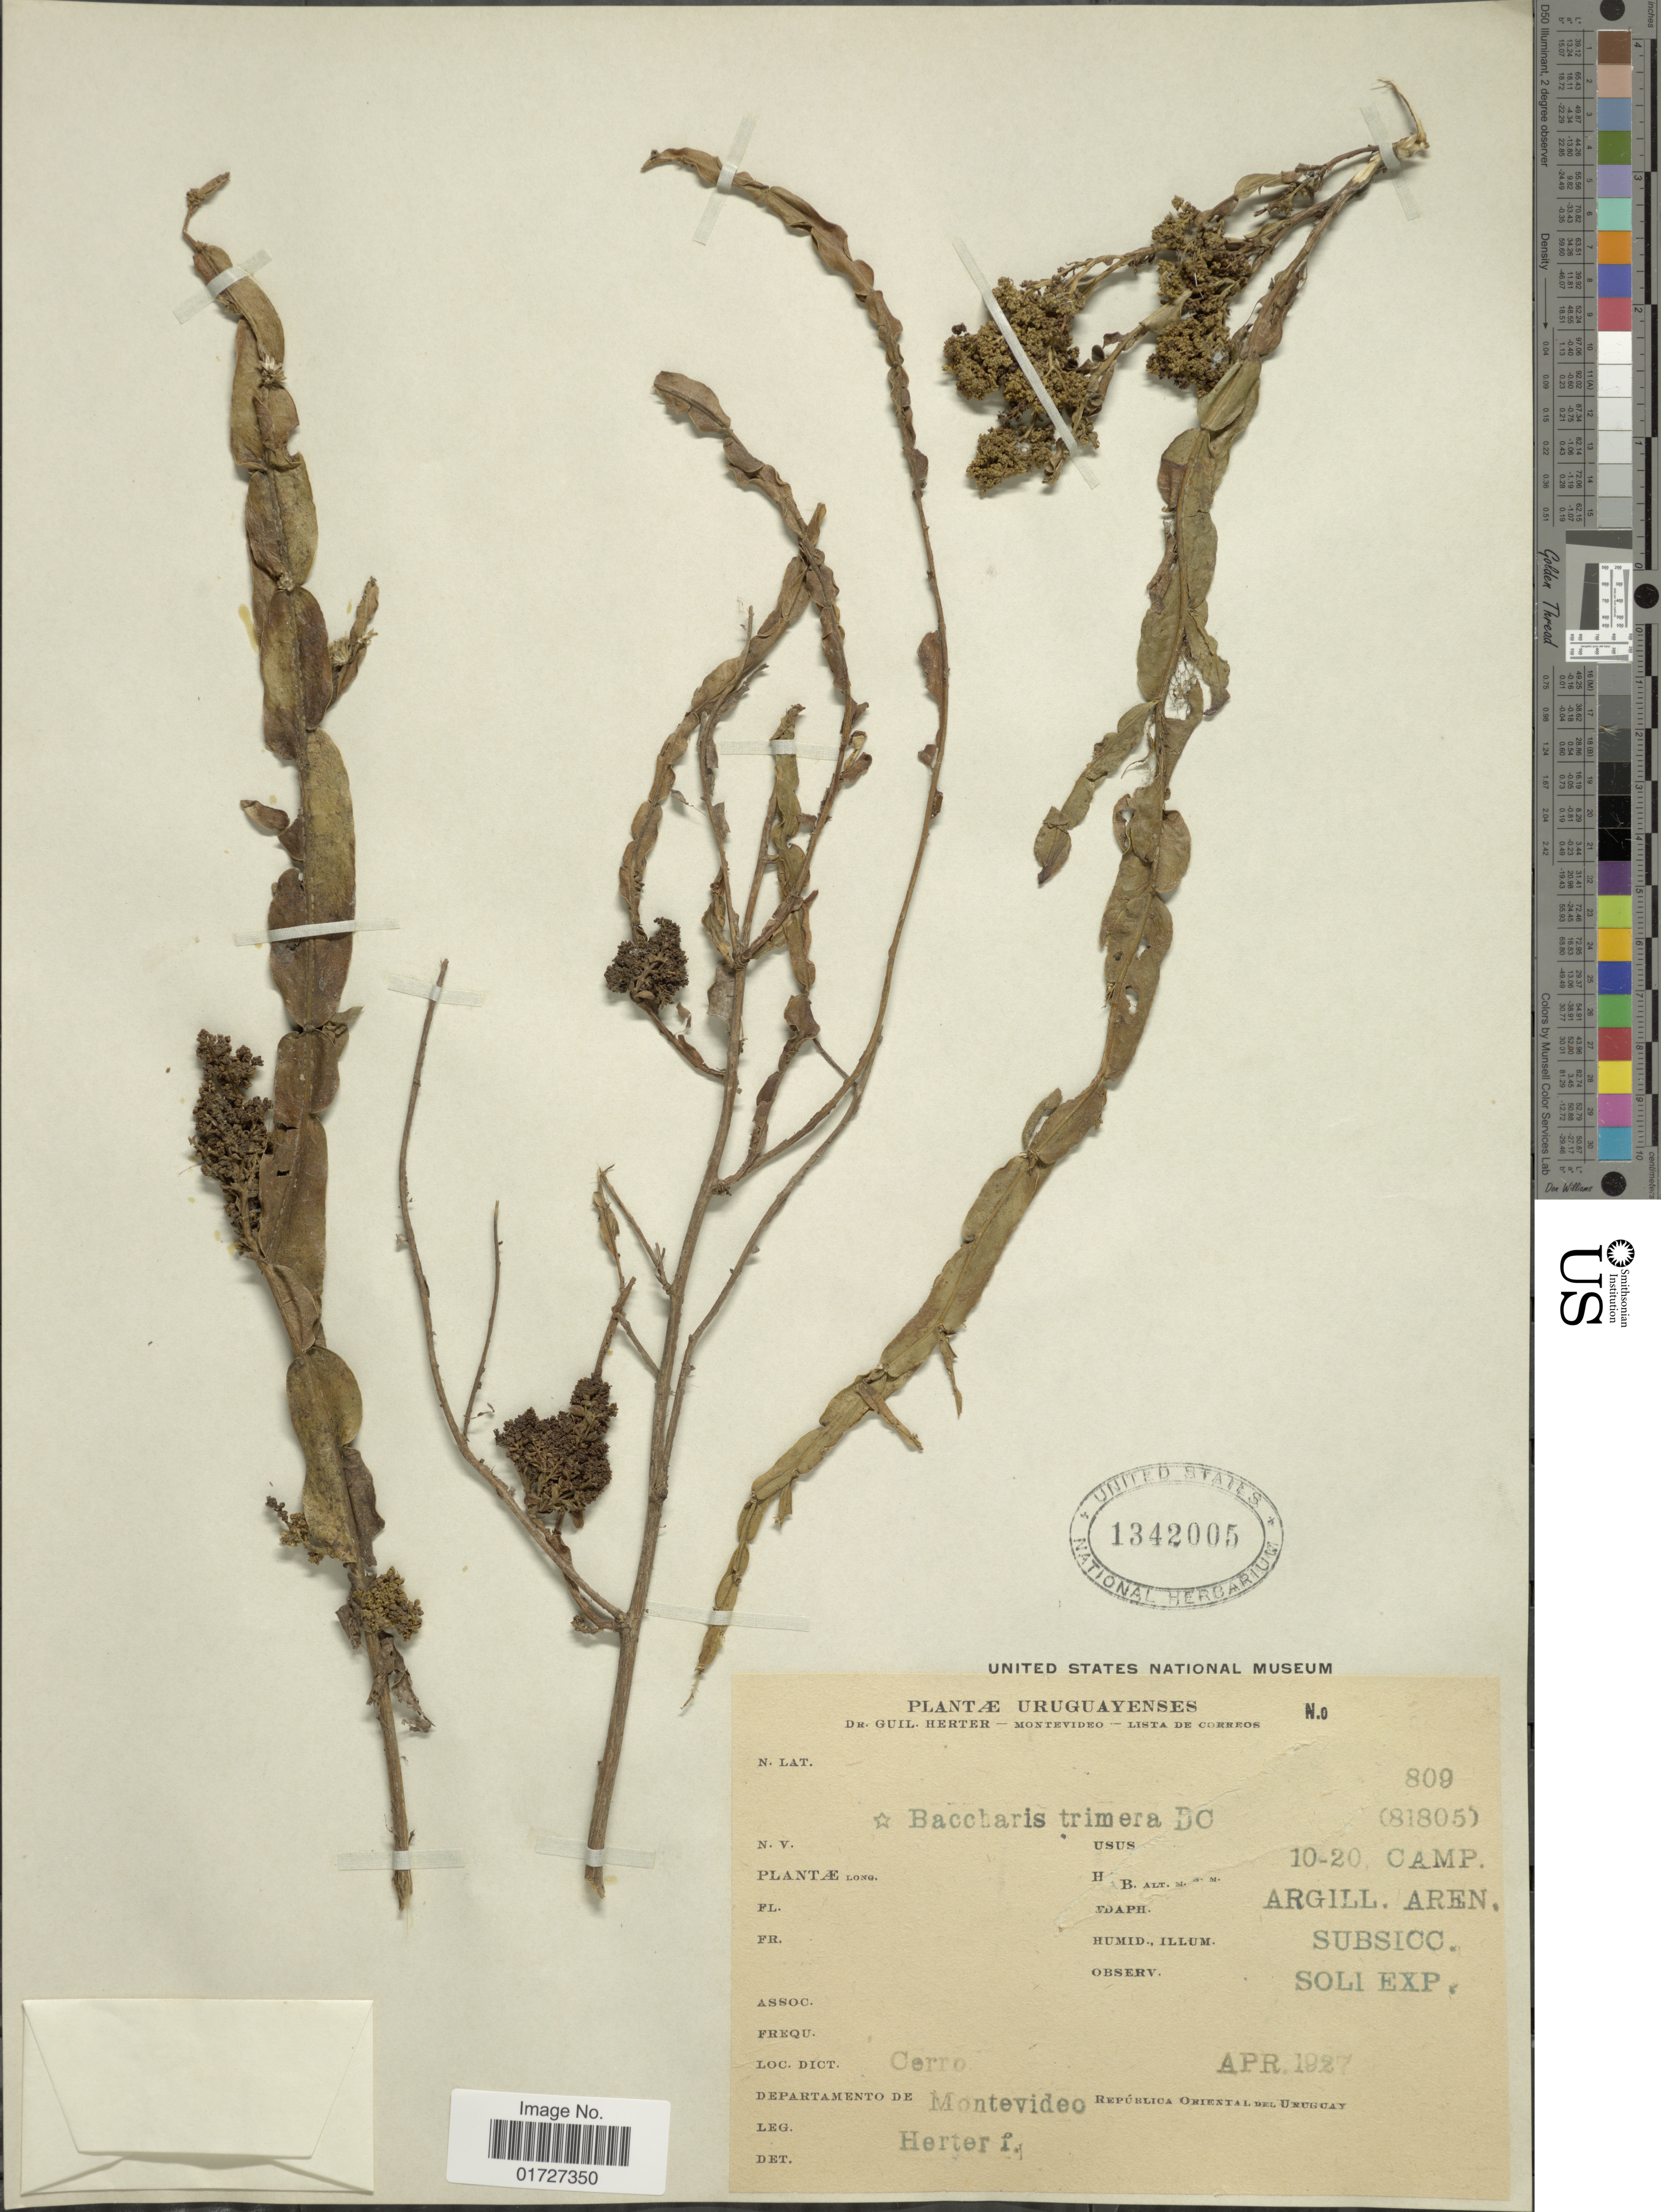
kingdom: Plantae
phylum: Tracheophyta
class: Magnoliopsida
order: Asterales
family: Asteraceae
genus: Baccharis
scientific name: Baccharis genistelloides var. trimera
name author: (Less.) Baker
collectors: G. Herter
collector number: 809/81805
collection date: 1927-04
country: Uruguay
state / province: Montevideo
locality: Cerro, Republica Oriental del Uruguay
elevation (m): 10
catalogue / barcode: US 1342005